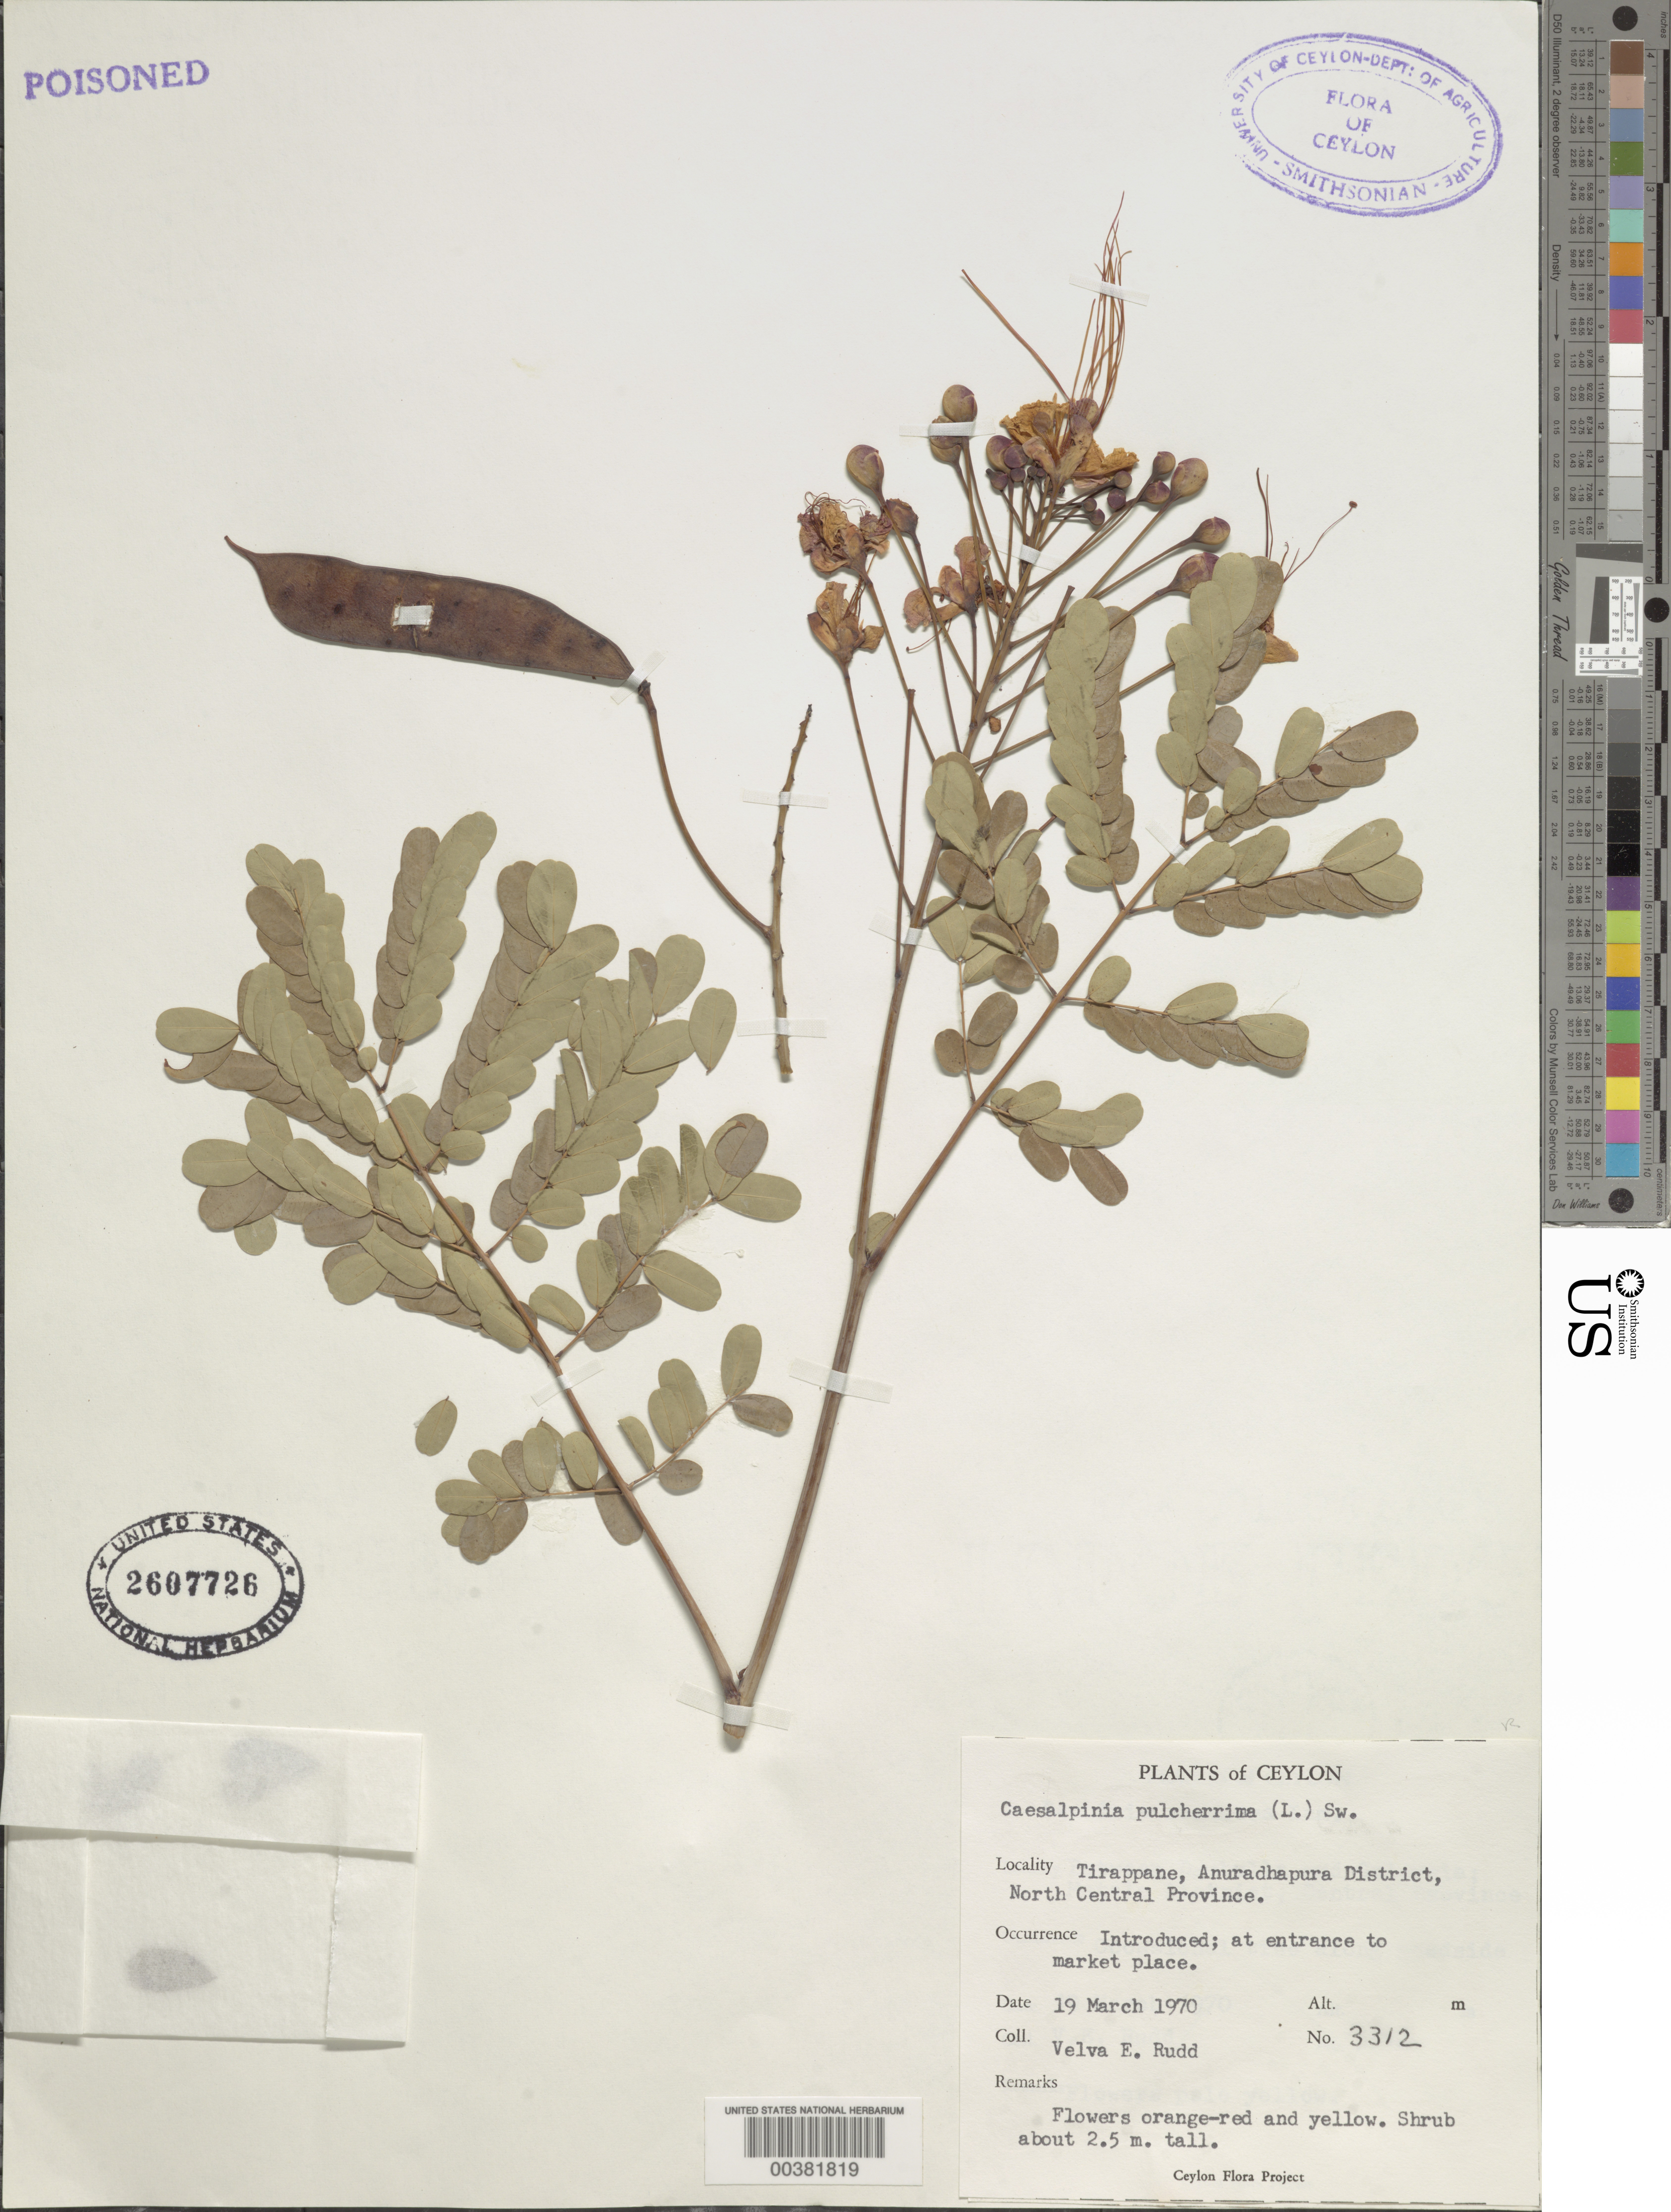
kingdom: Plantae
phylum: Tracheophyta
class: Magnoliopsida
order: Fabales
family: Fabaceae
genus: Caesalpinia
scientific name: Caesalpinia pulcherrima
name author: (L.) Sw.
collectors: V. E. Rudd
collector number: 3312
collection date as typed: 19 Mar 1970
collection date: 1970-03-19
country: Sri Lanka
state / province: North Central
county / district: Anuradhapura Dist.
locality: Tirappane, at entrance to market place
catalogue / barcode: US 2607726